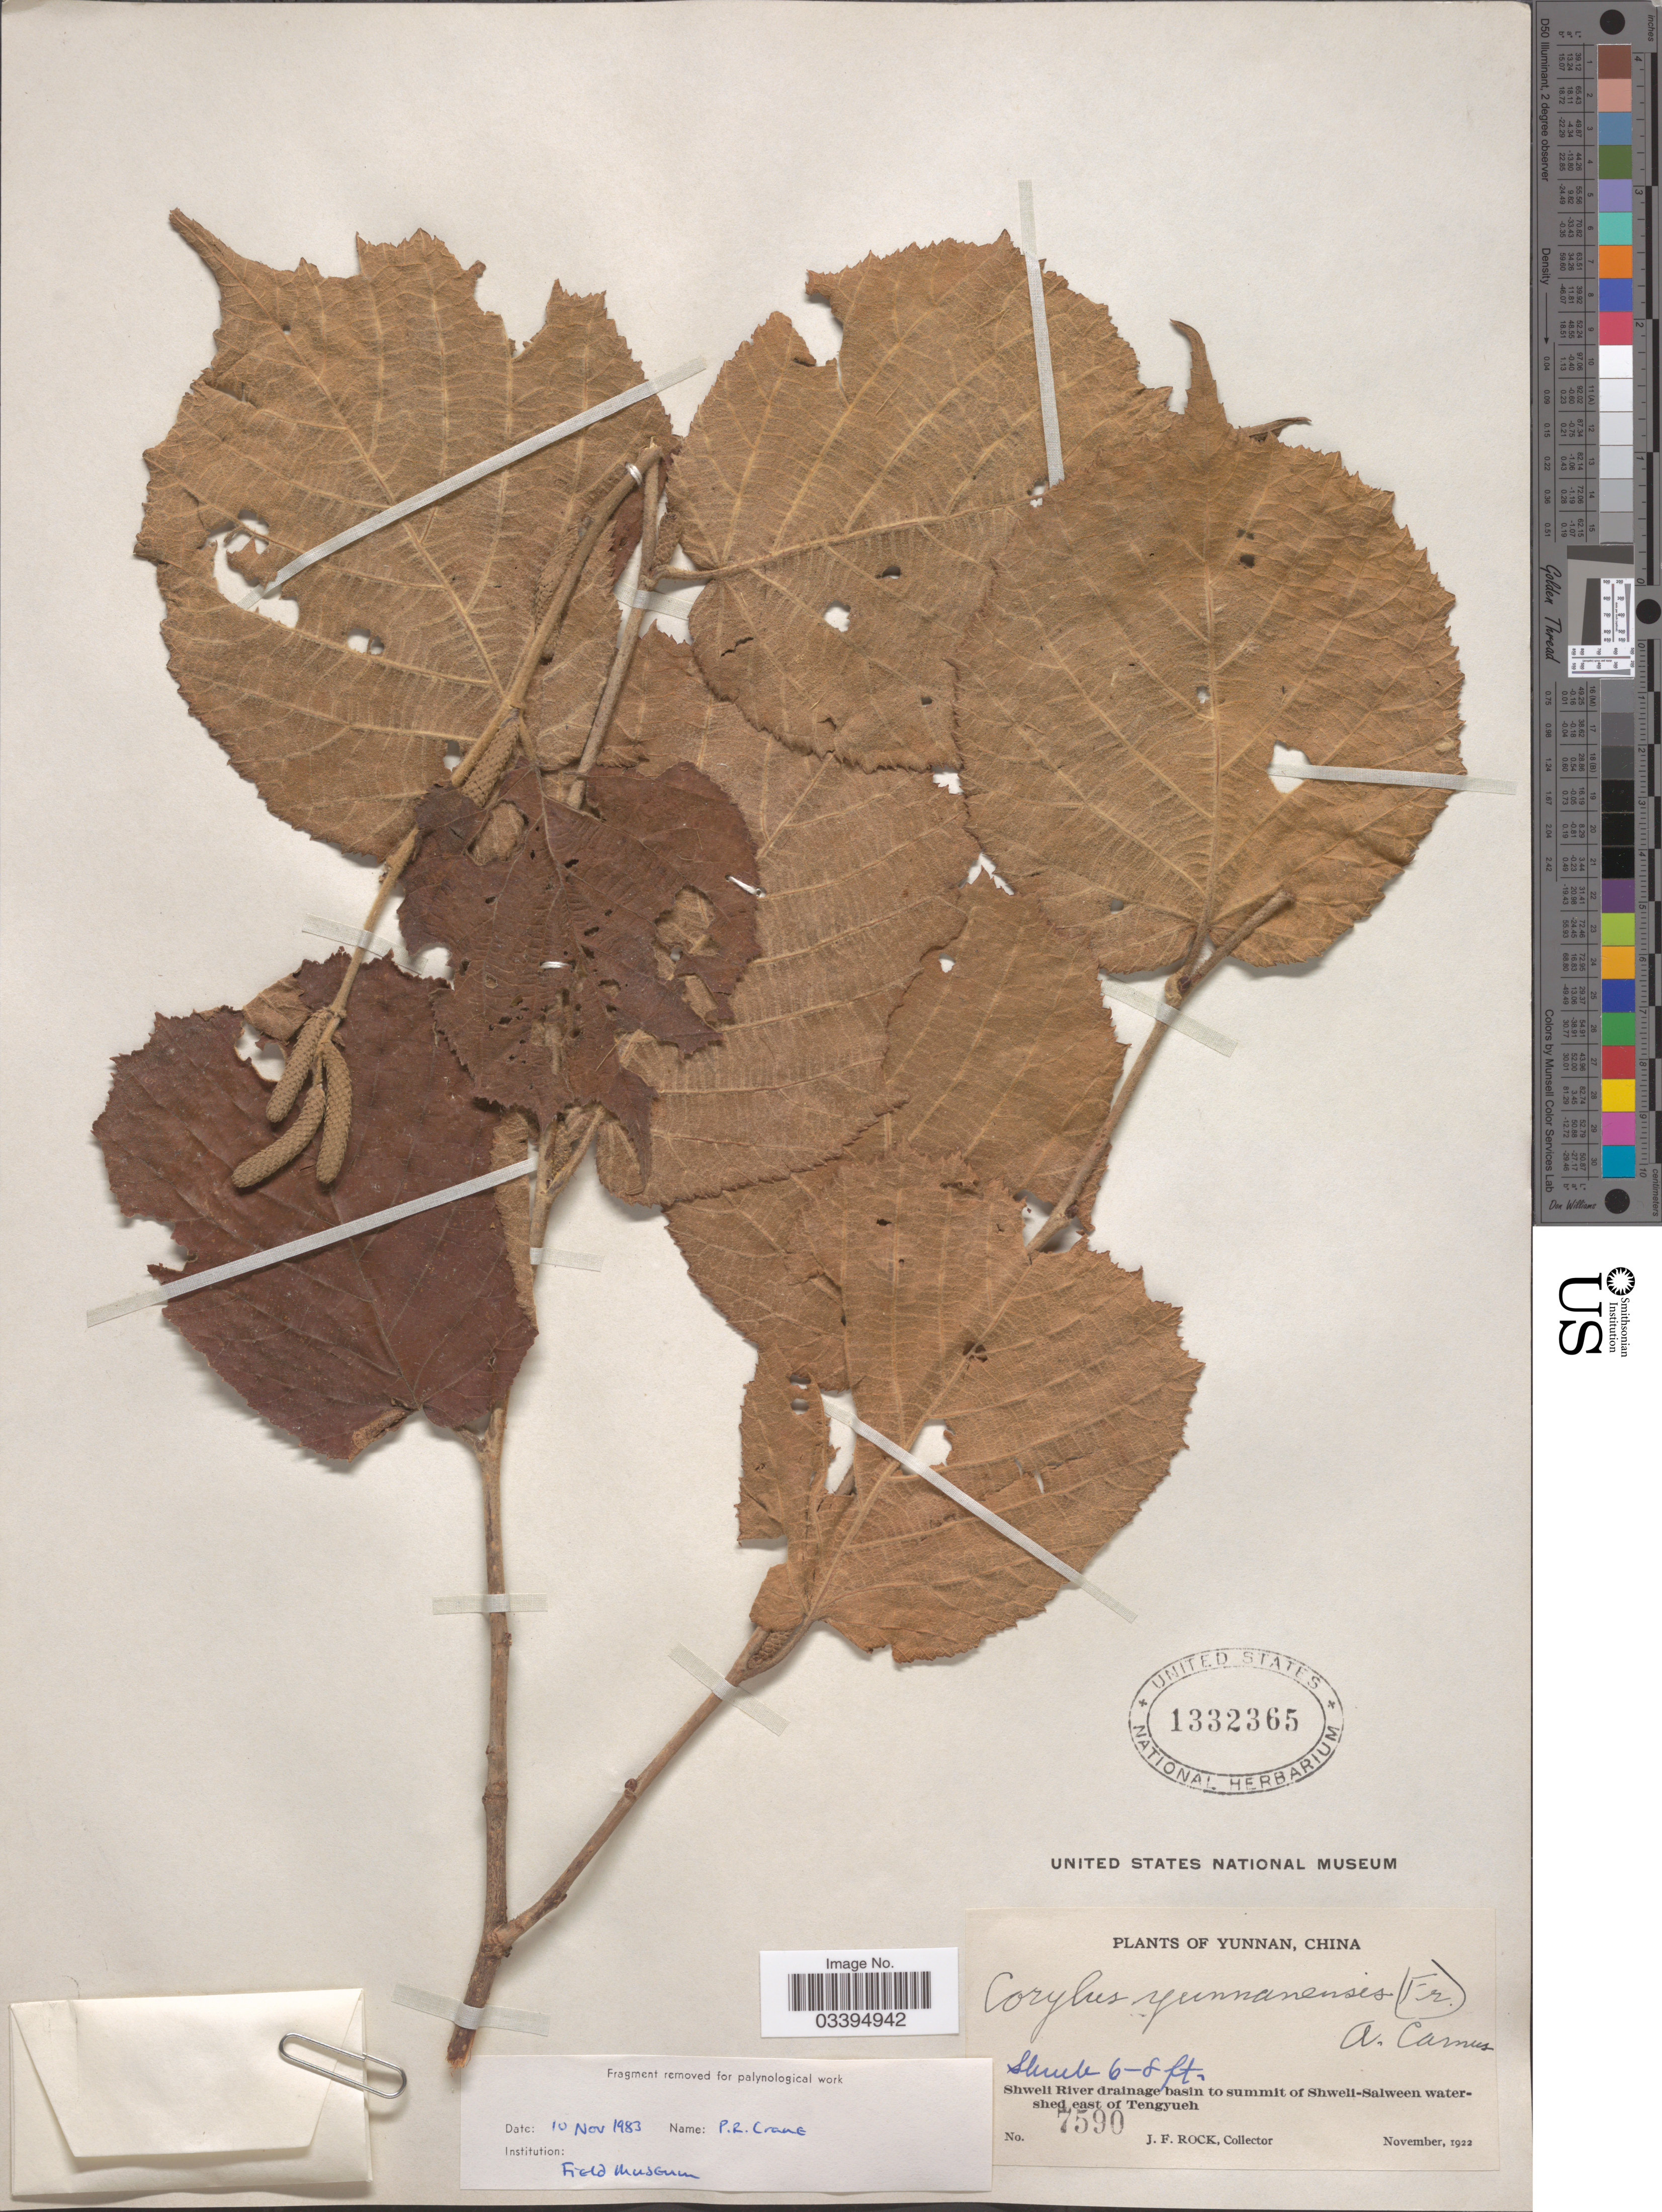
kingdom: Plantae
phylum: Tracheophyta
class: Magnoliopsida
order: Fagales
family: Betulaceae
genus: Corylus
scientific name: Corylus yunnanensis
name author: (Franch.) A. Camus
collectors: J. Rock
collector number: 7590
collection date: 1922-11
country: China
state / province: Yunnan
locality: Shweli River drainage basin to summit of Shweli-Salween watershed east of Tengyueh.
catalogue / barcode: US 1332365